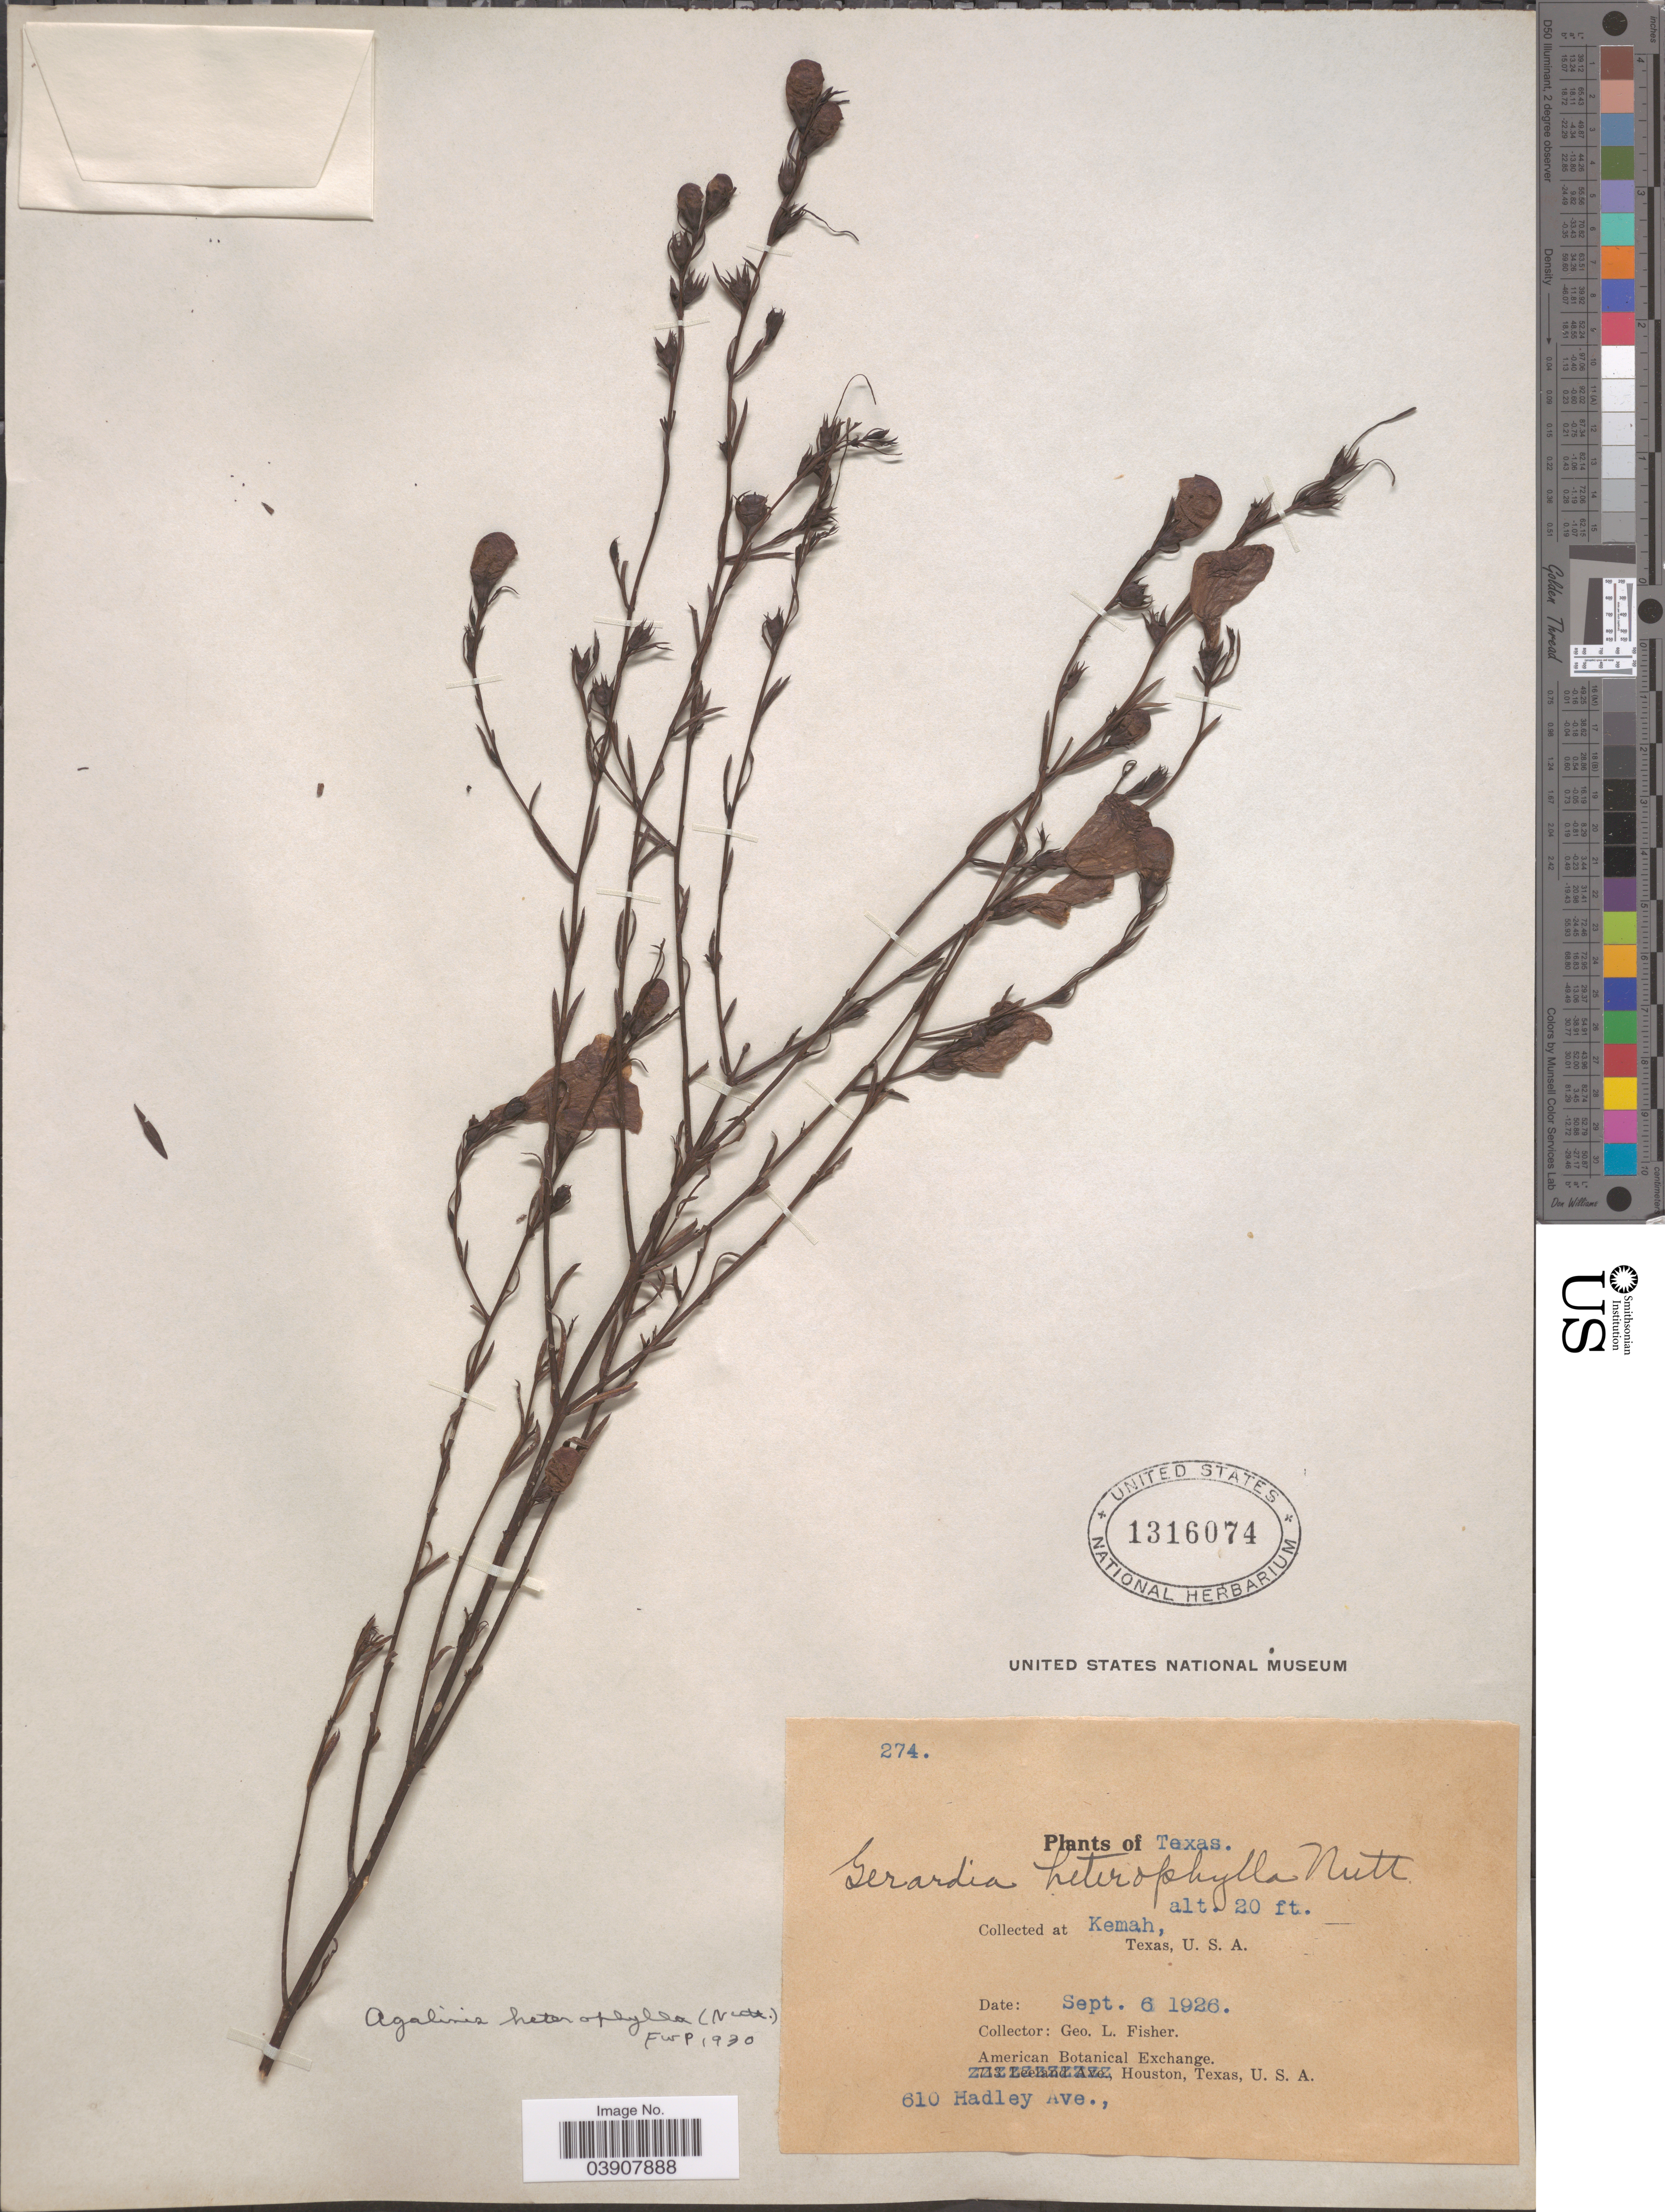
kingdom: Plantae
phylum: Tracheophyta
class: Magnoliopsida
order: Lamiales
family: Orobanchaceae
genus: Agalinis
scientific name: Agalinis heterophylla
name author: (Nutt.) Small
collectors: G. L. Fisher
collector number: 274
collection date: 1926-09-06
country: United States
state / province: Texas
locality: Kemah.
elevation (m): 6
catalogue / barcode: US 1316074